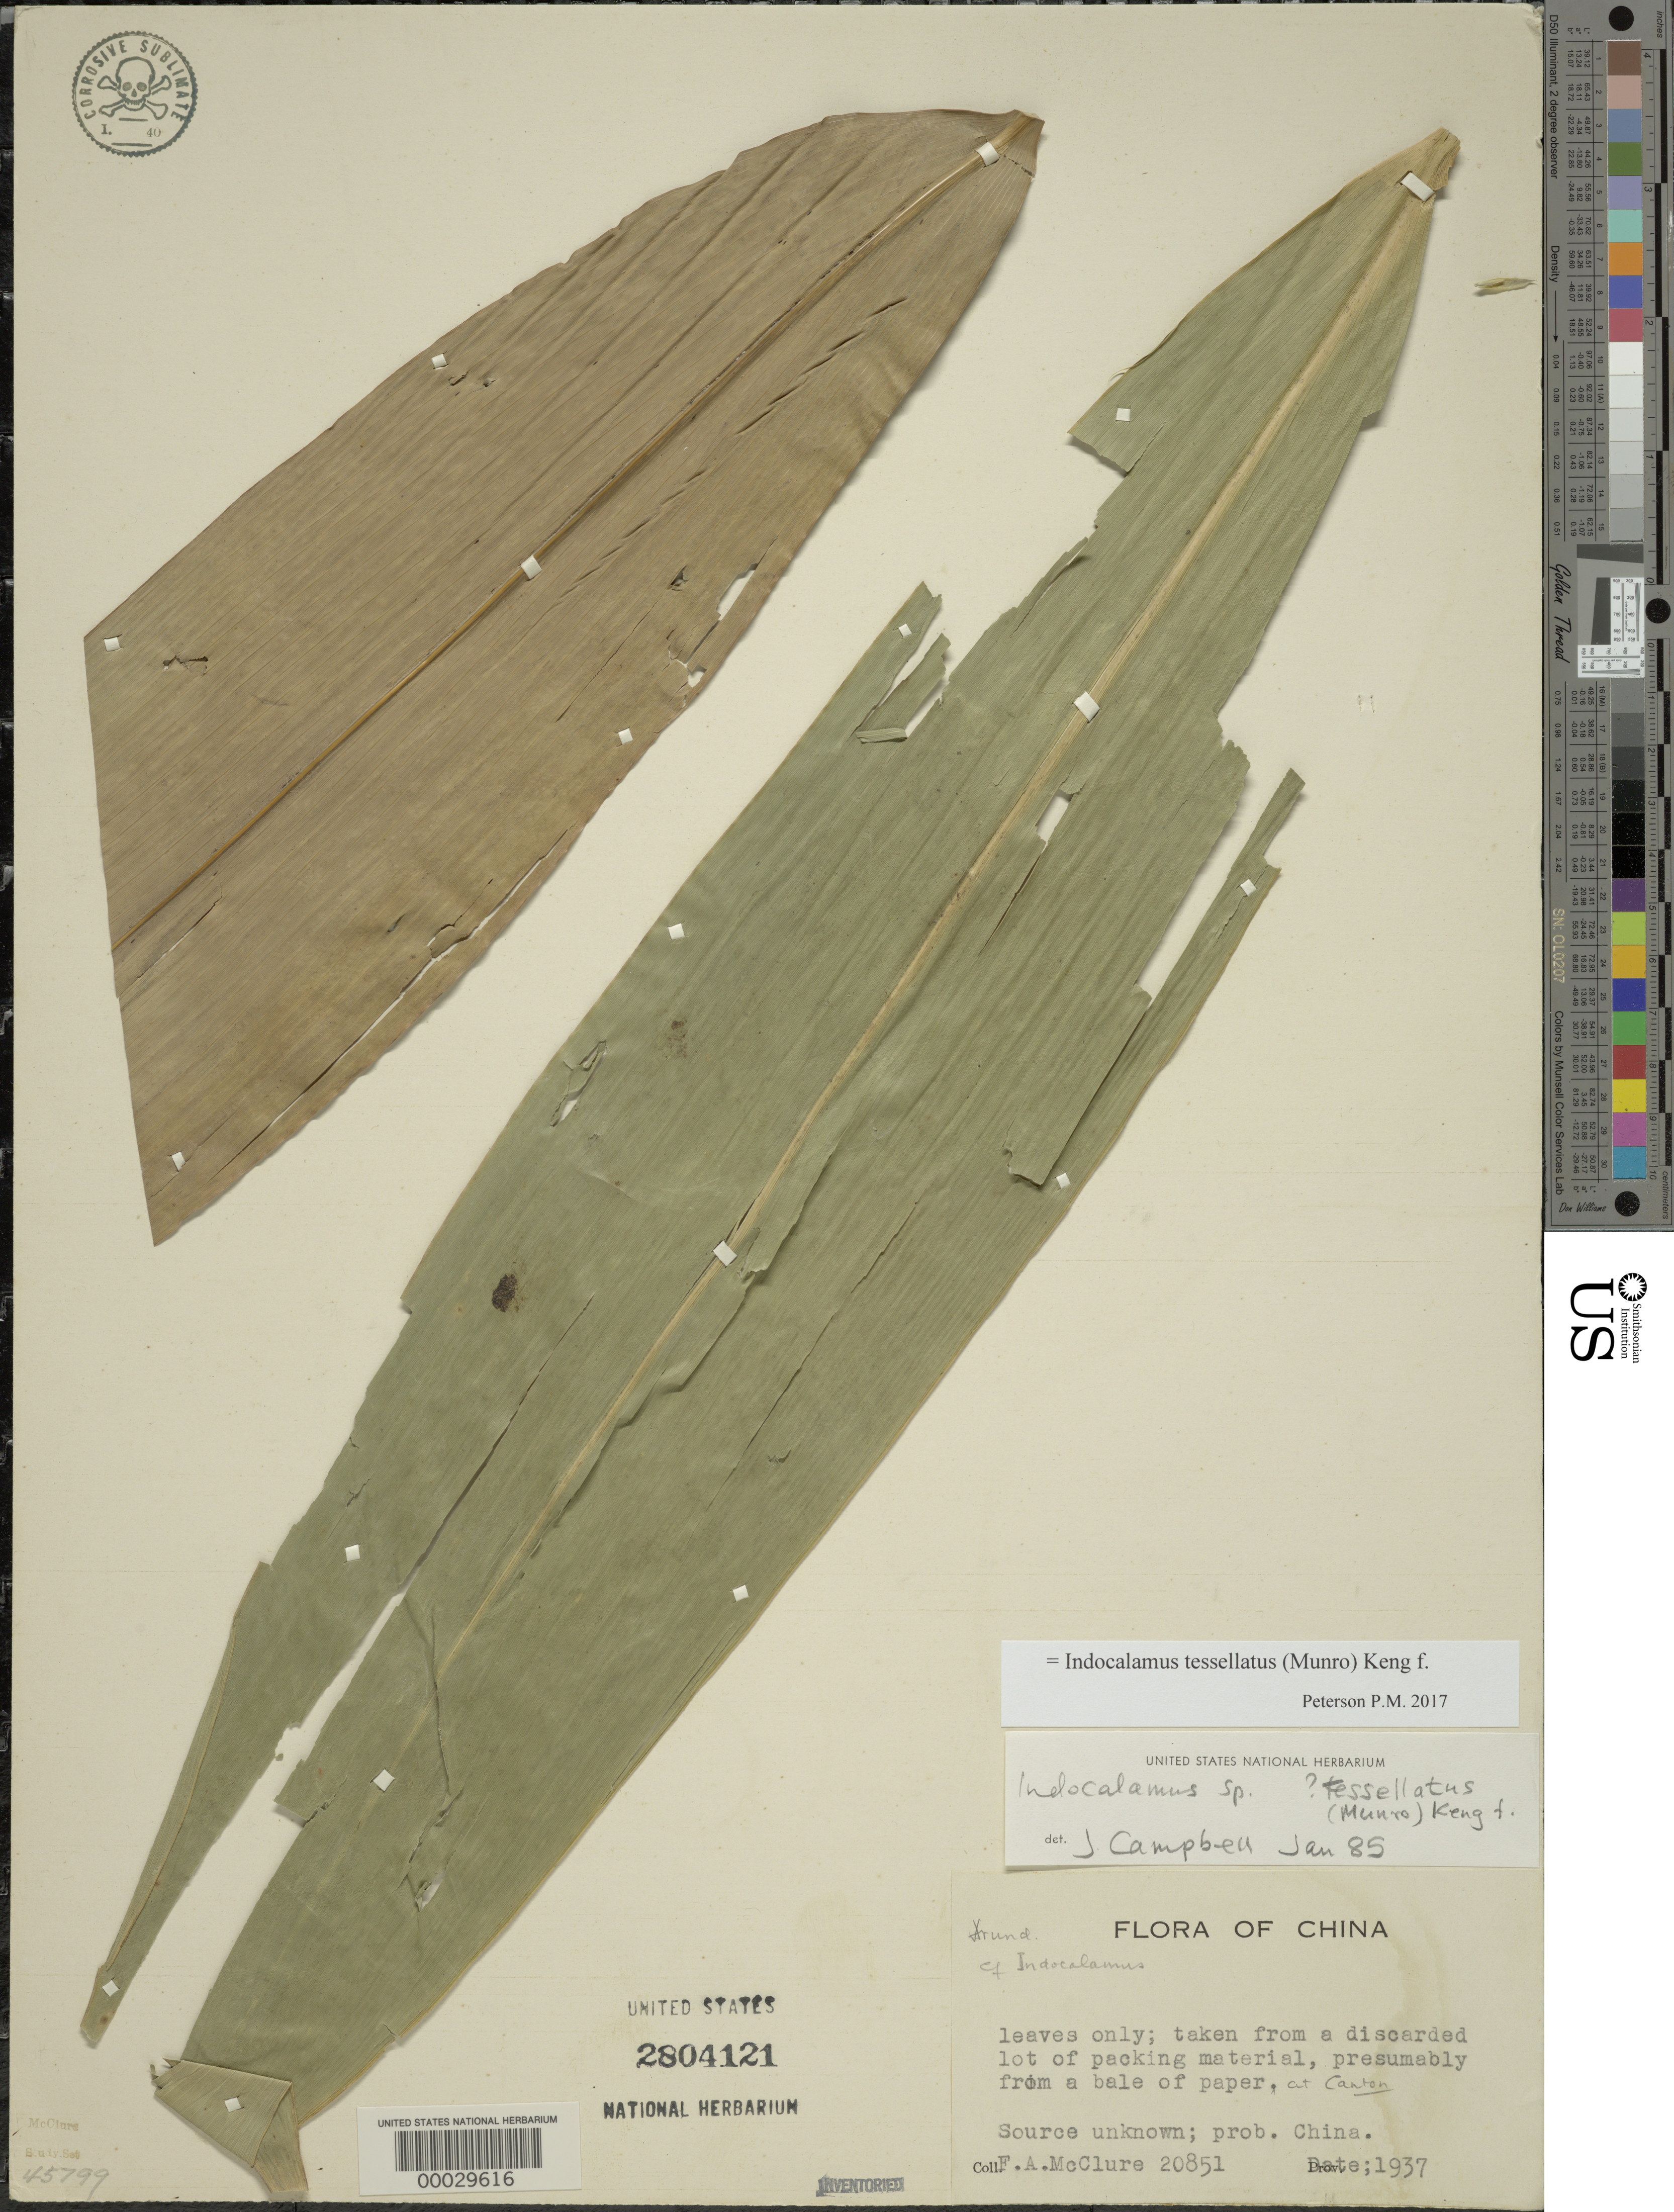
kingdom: Plantae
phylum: Tracheophyta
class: Liliopsida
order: Poales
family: Poaceae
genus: Indocalamus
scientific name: Indocalamus tessellatus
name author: (Munro) Keng f.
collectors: F. A. McClure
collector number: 20851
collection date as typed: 1937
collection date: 1937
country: China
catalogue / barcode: US 2804121